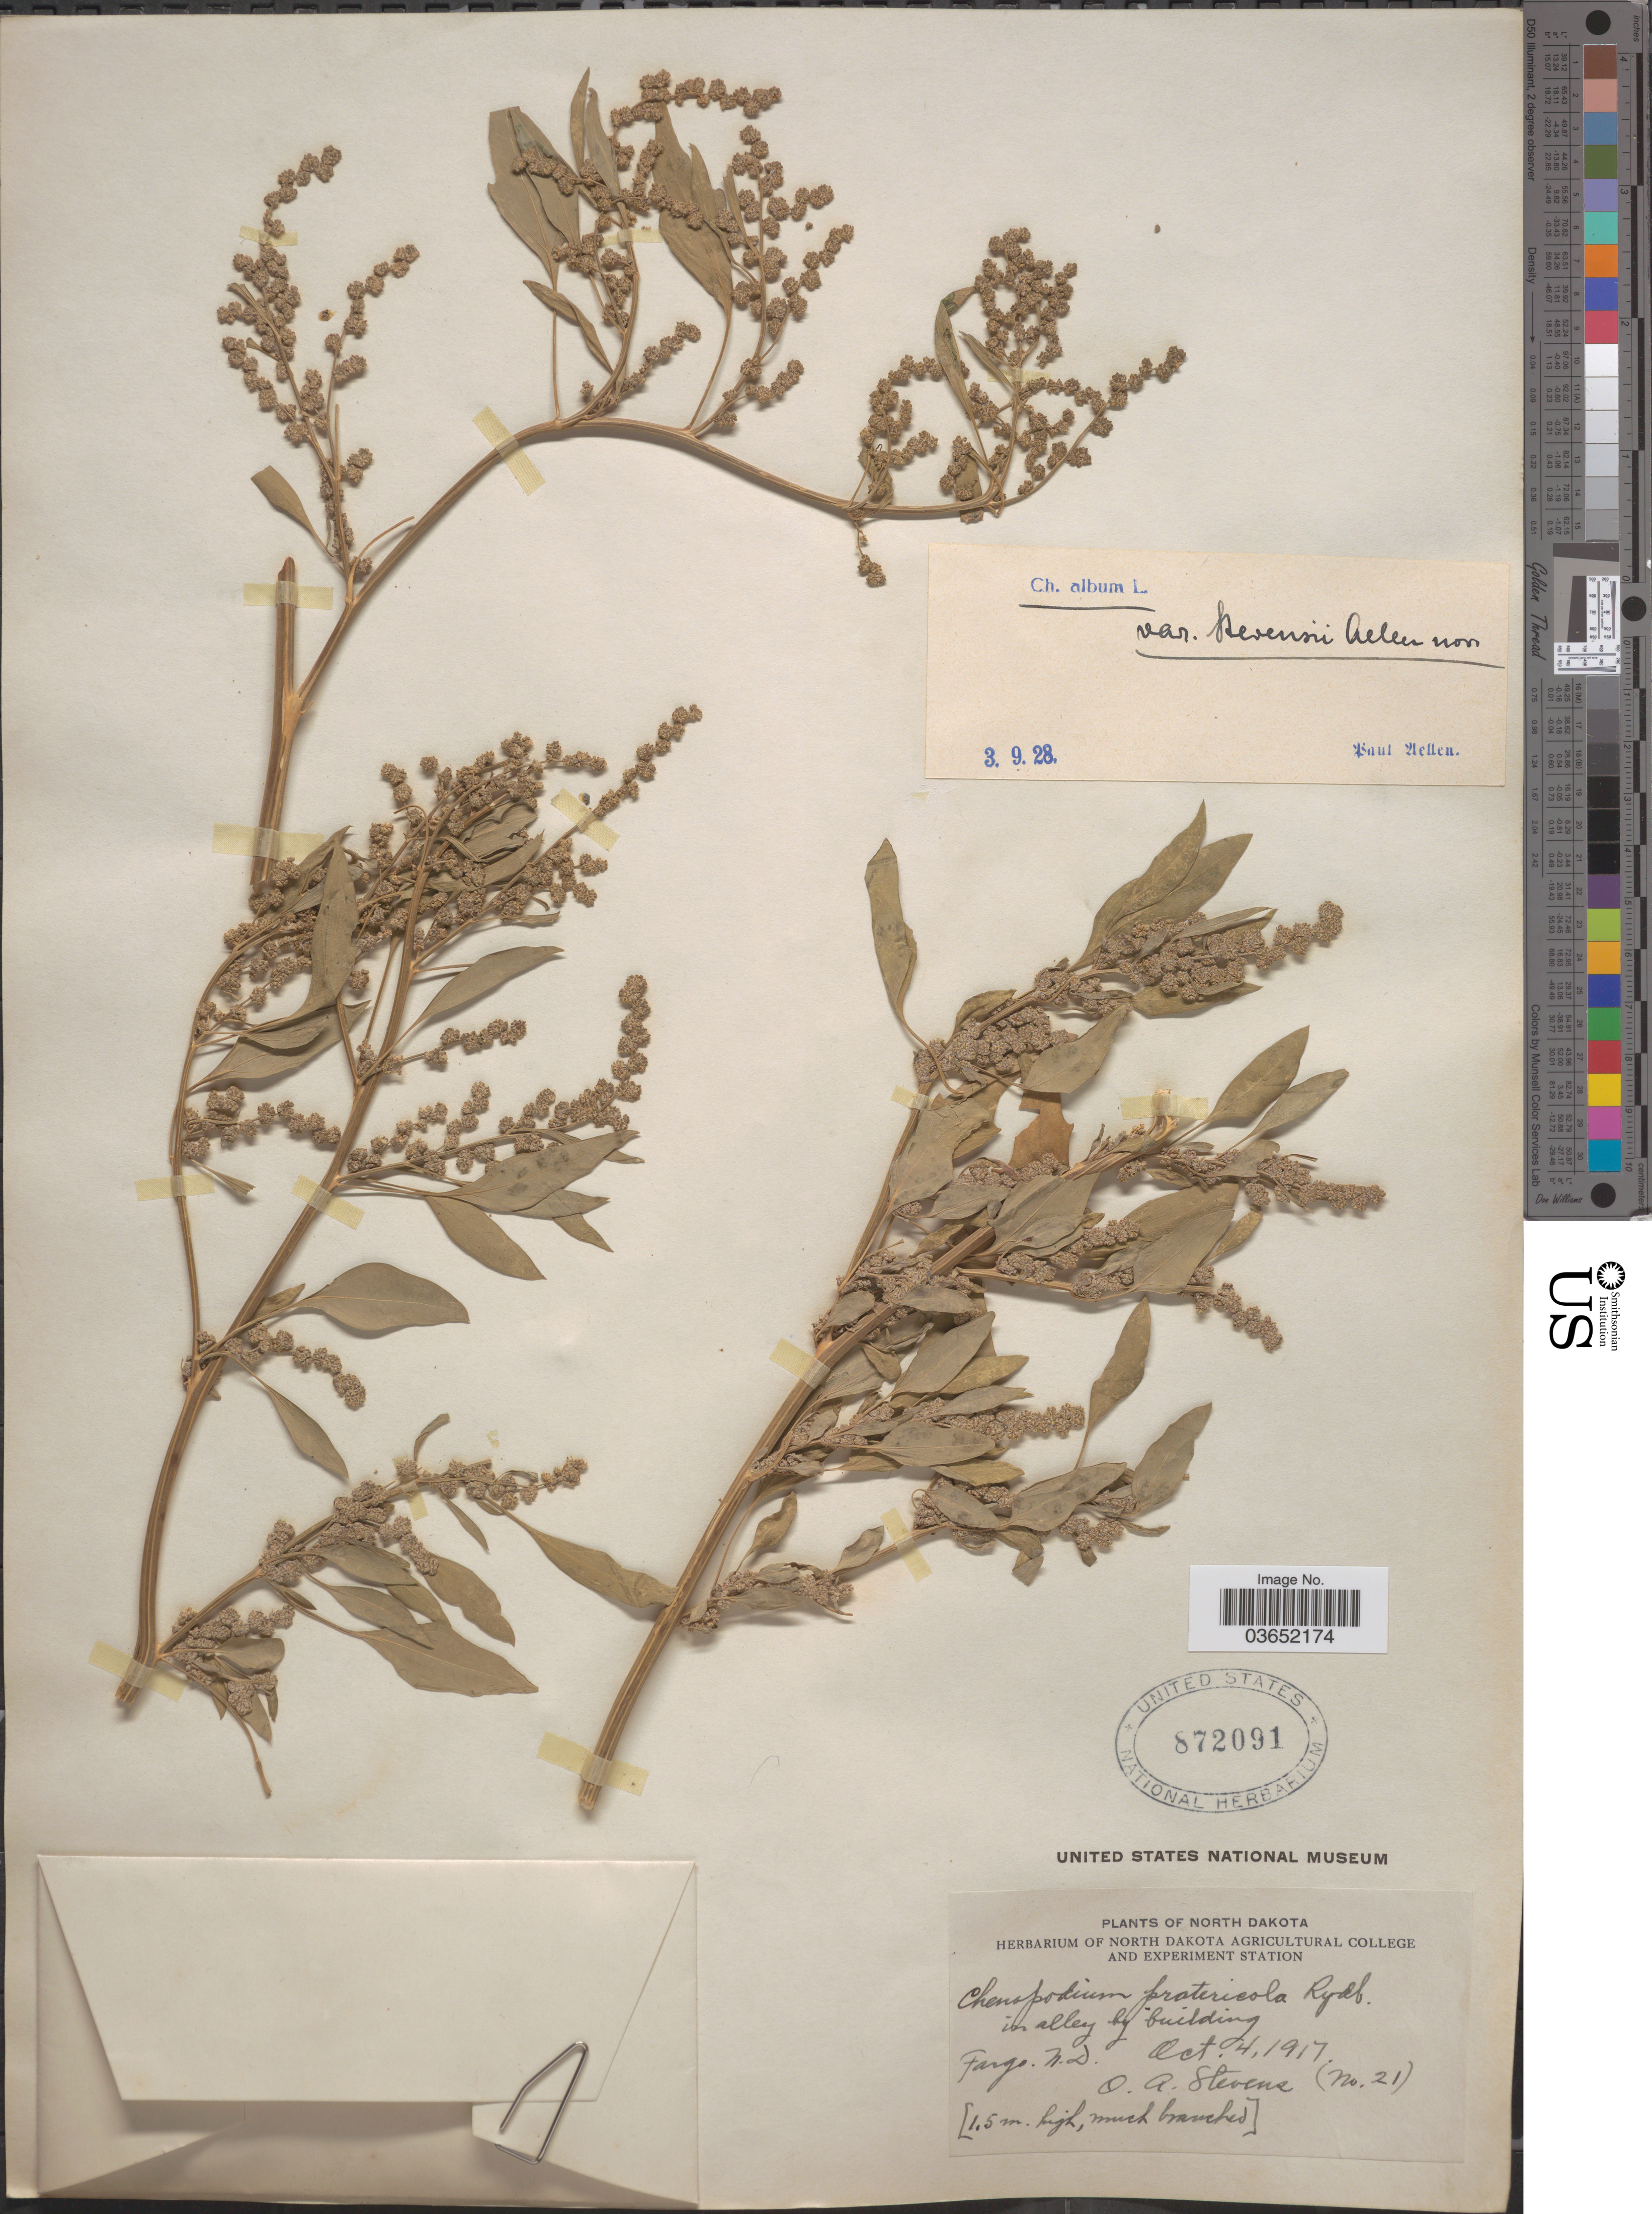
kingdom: Plantae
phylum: Tracheophyta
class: Magnoliopsida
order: Caryophyllales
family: Amaranthaceae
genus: Chenopodium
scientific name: Chenopodium album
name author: L.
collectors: O. A. Stevens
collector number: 21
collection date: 1917-10-04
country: United States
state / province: North Dakota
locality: Fargo.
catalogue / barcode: US 872091